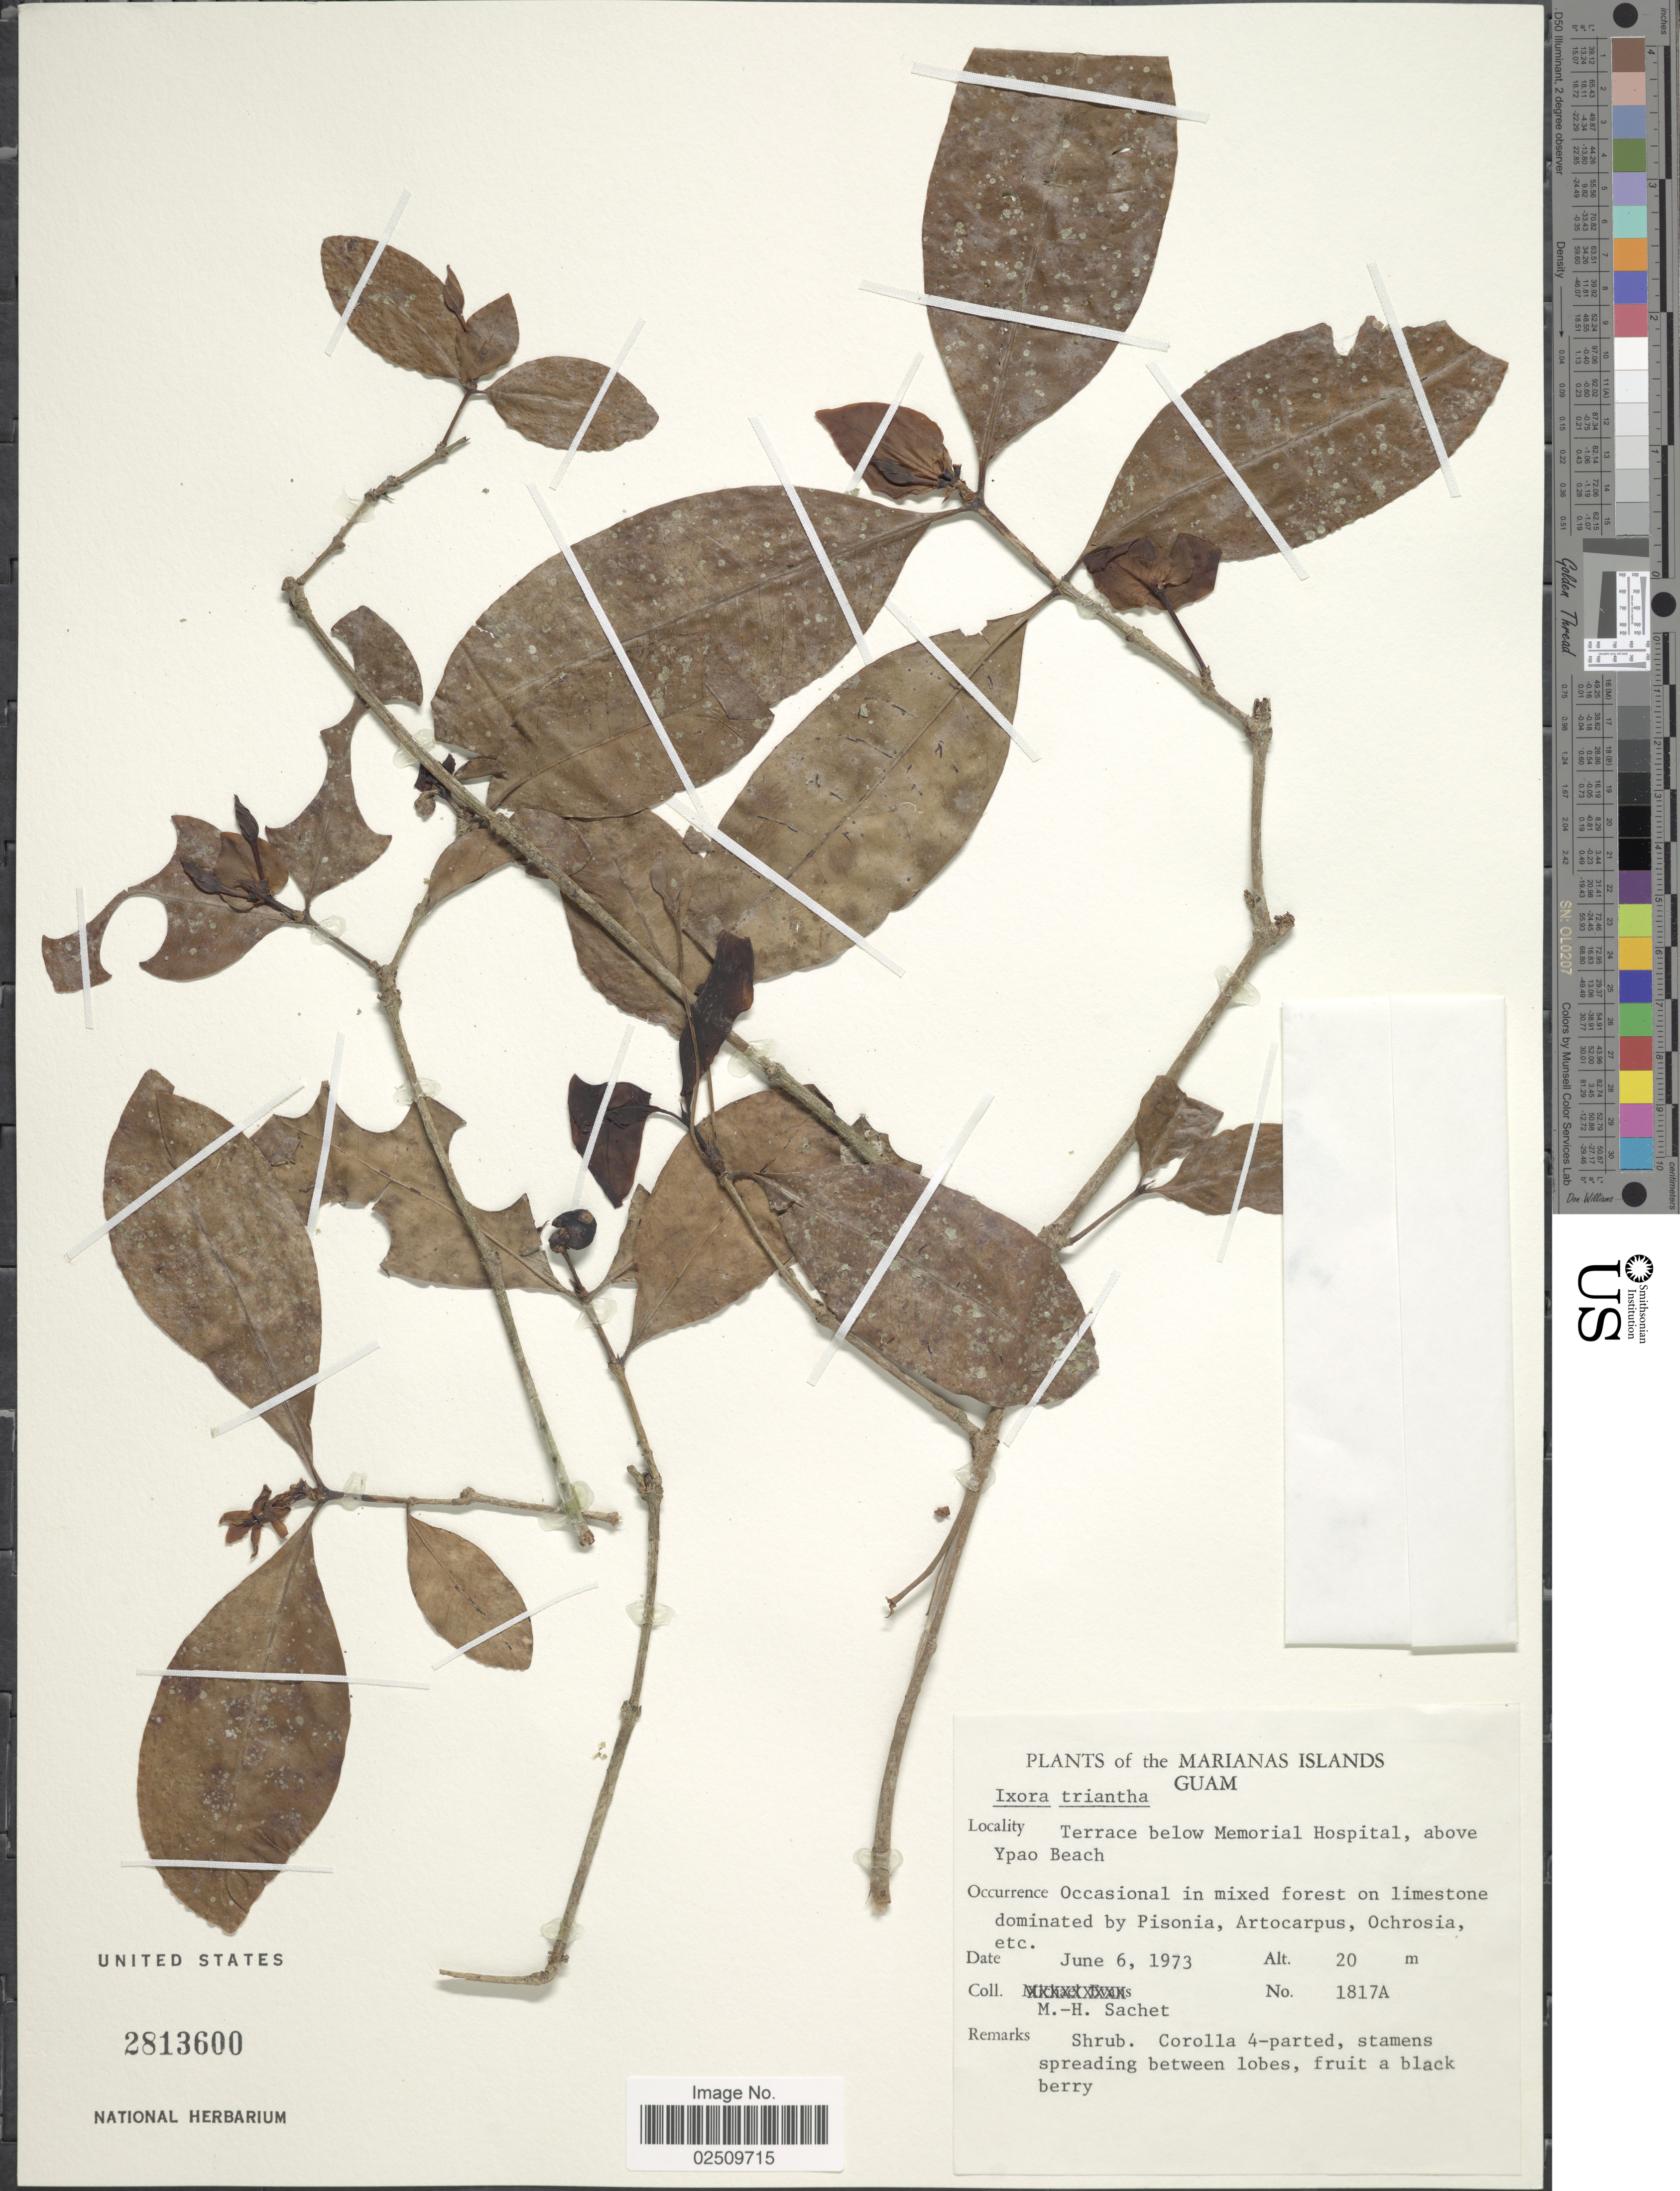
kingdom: Plantae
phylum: Tracheophyta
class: Magnoliopsida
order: Gentianales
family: Rubiaceae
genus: Ixora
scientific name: Ixora triantha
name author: Volkens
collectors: M.-H. Sachet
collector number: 1817A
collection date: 1973-06-06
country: Guam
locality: The Marianas Islands, Terrace below Memorial Hospital, above Ypao Beach, Occasional in mixed forest on limestone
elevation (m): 20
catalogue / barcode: US 2813600